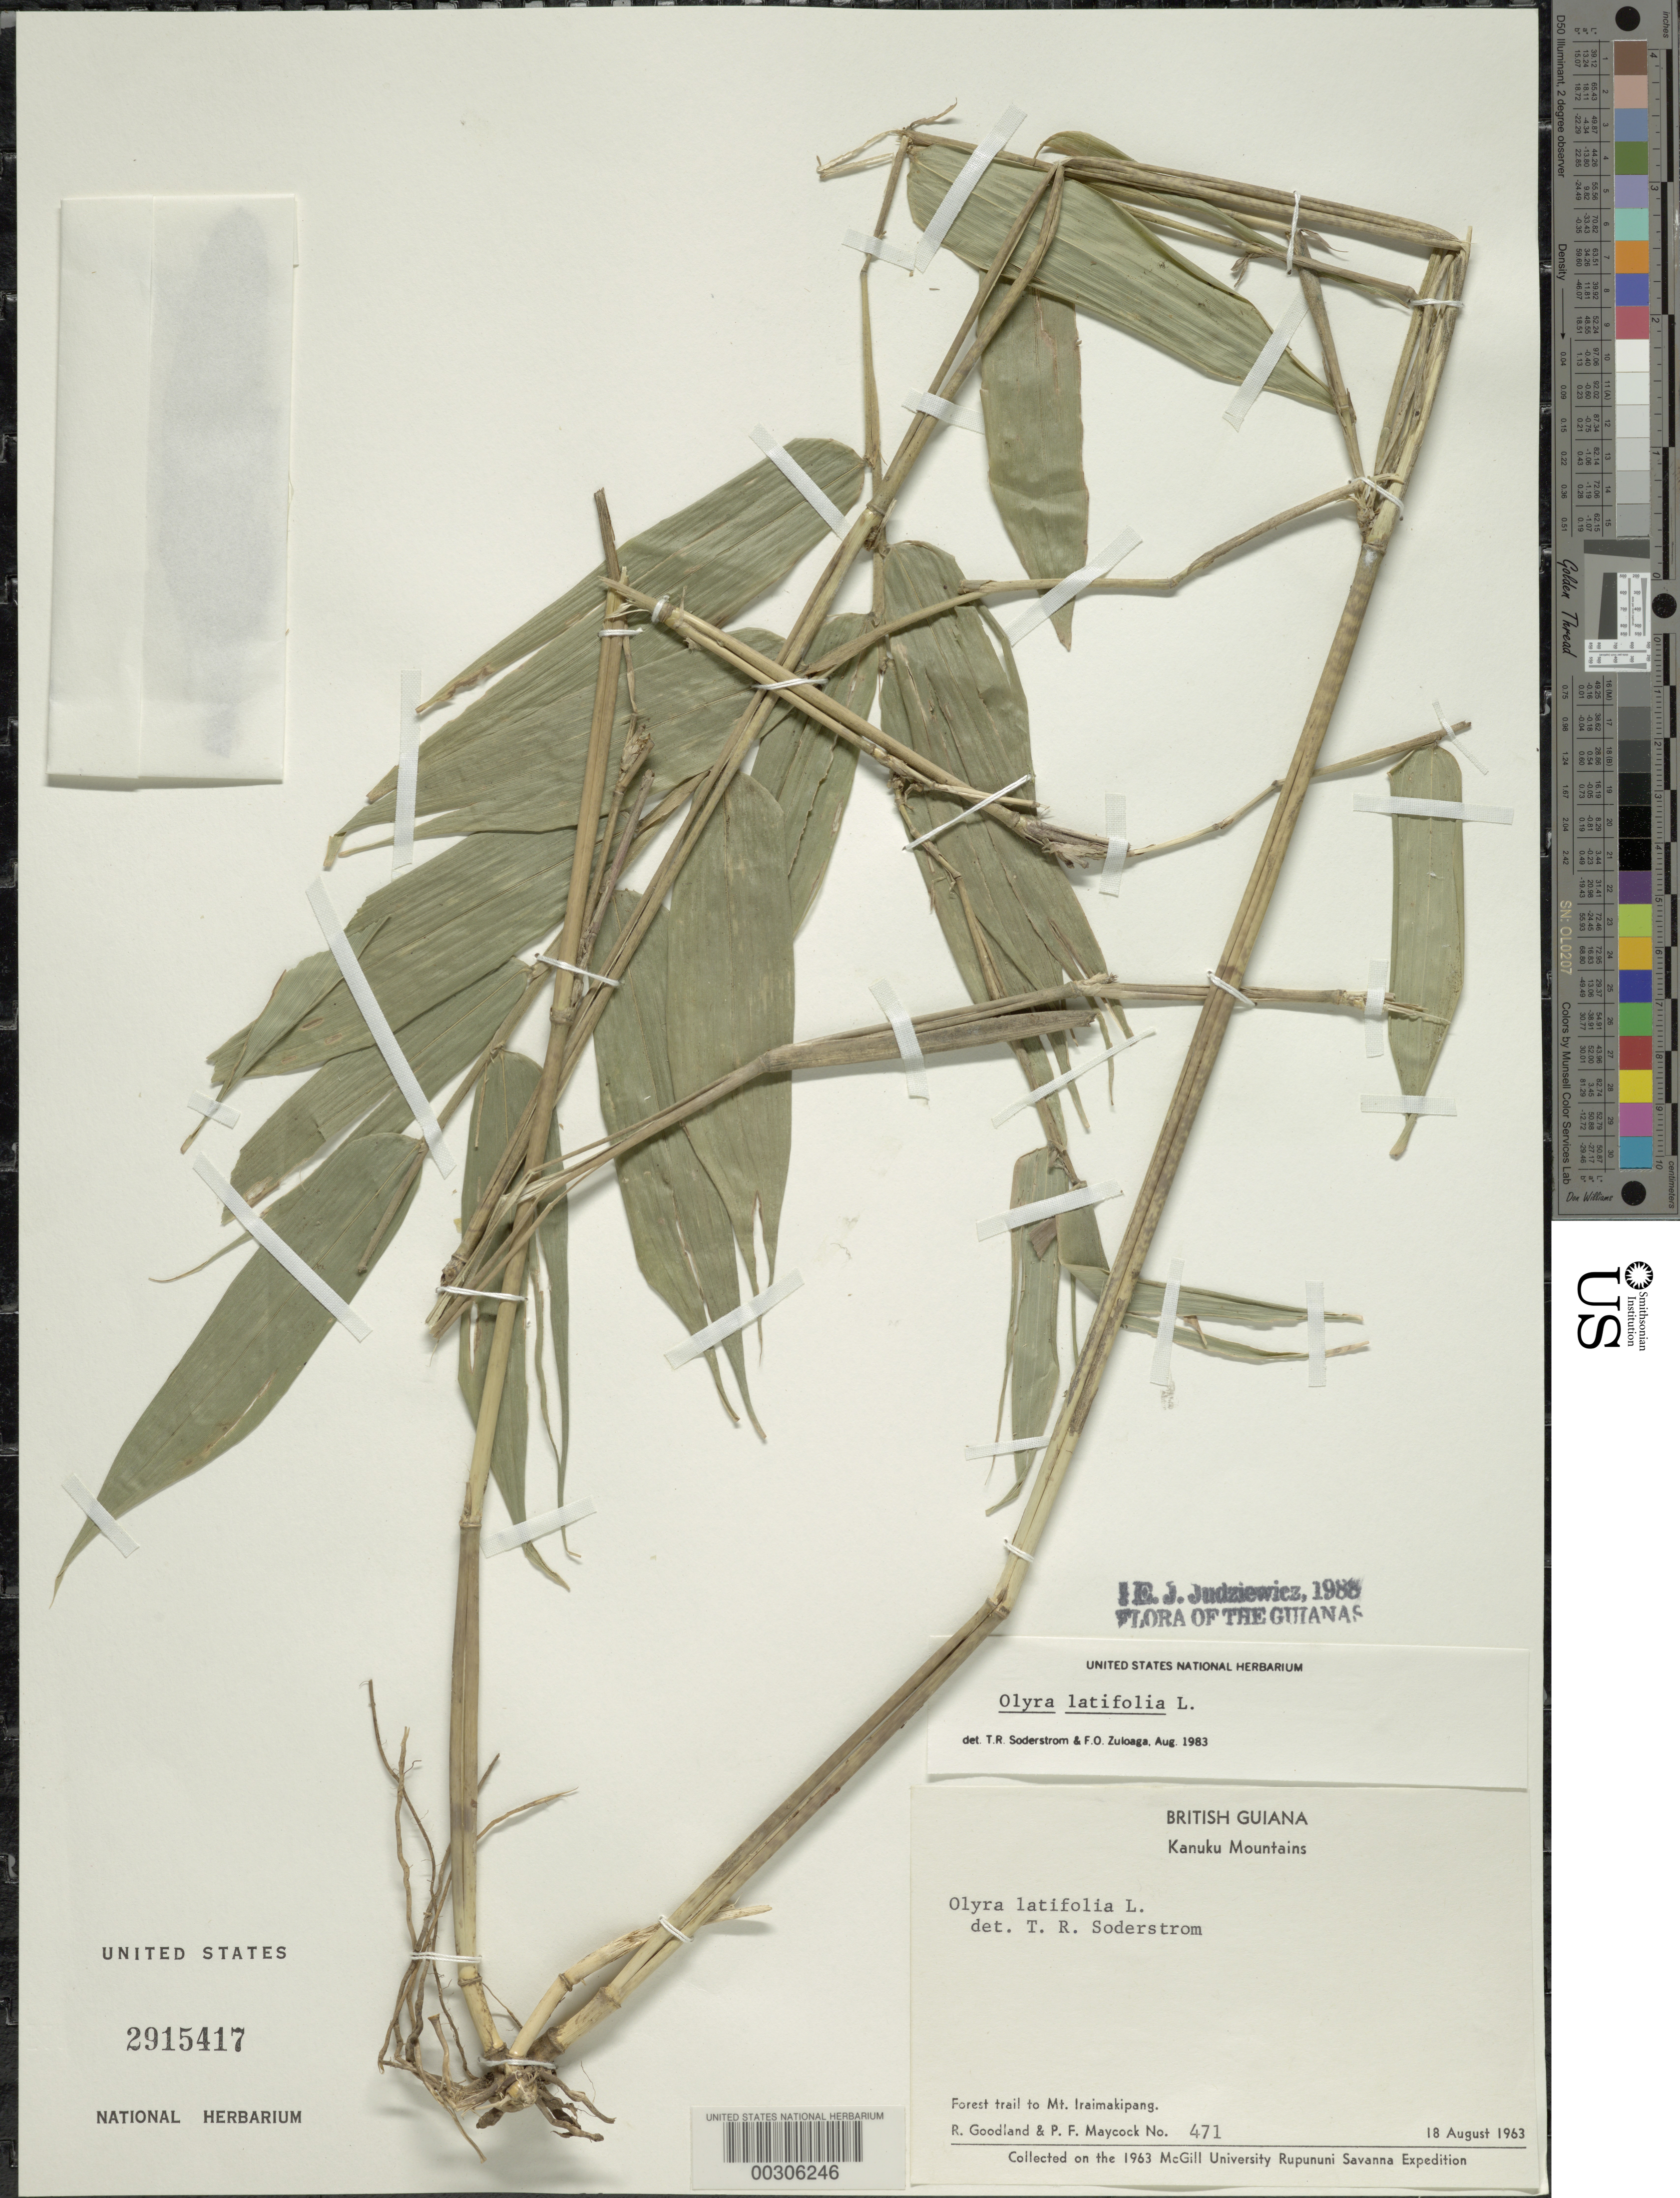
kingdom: Plantae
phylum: Tracheophyta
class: Liliopsida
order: Poales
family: Poaceae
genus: Olyra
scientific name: Olyra latifolia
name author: L.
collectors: R. Goodland & P. Maycock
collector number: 471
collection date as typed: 18 Aug 1963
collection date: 1963-08-18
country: Guyana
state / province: U. Takutu-U. Essequibo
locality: Kanuku mtns., (former) rupununi dist.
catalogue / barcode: US 2915417